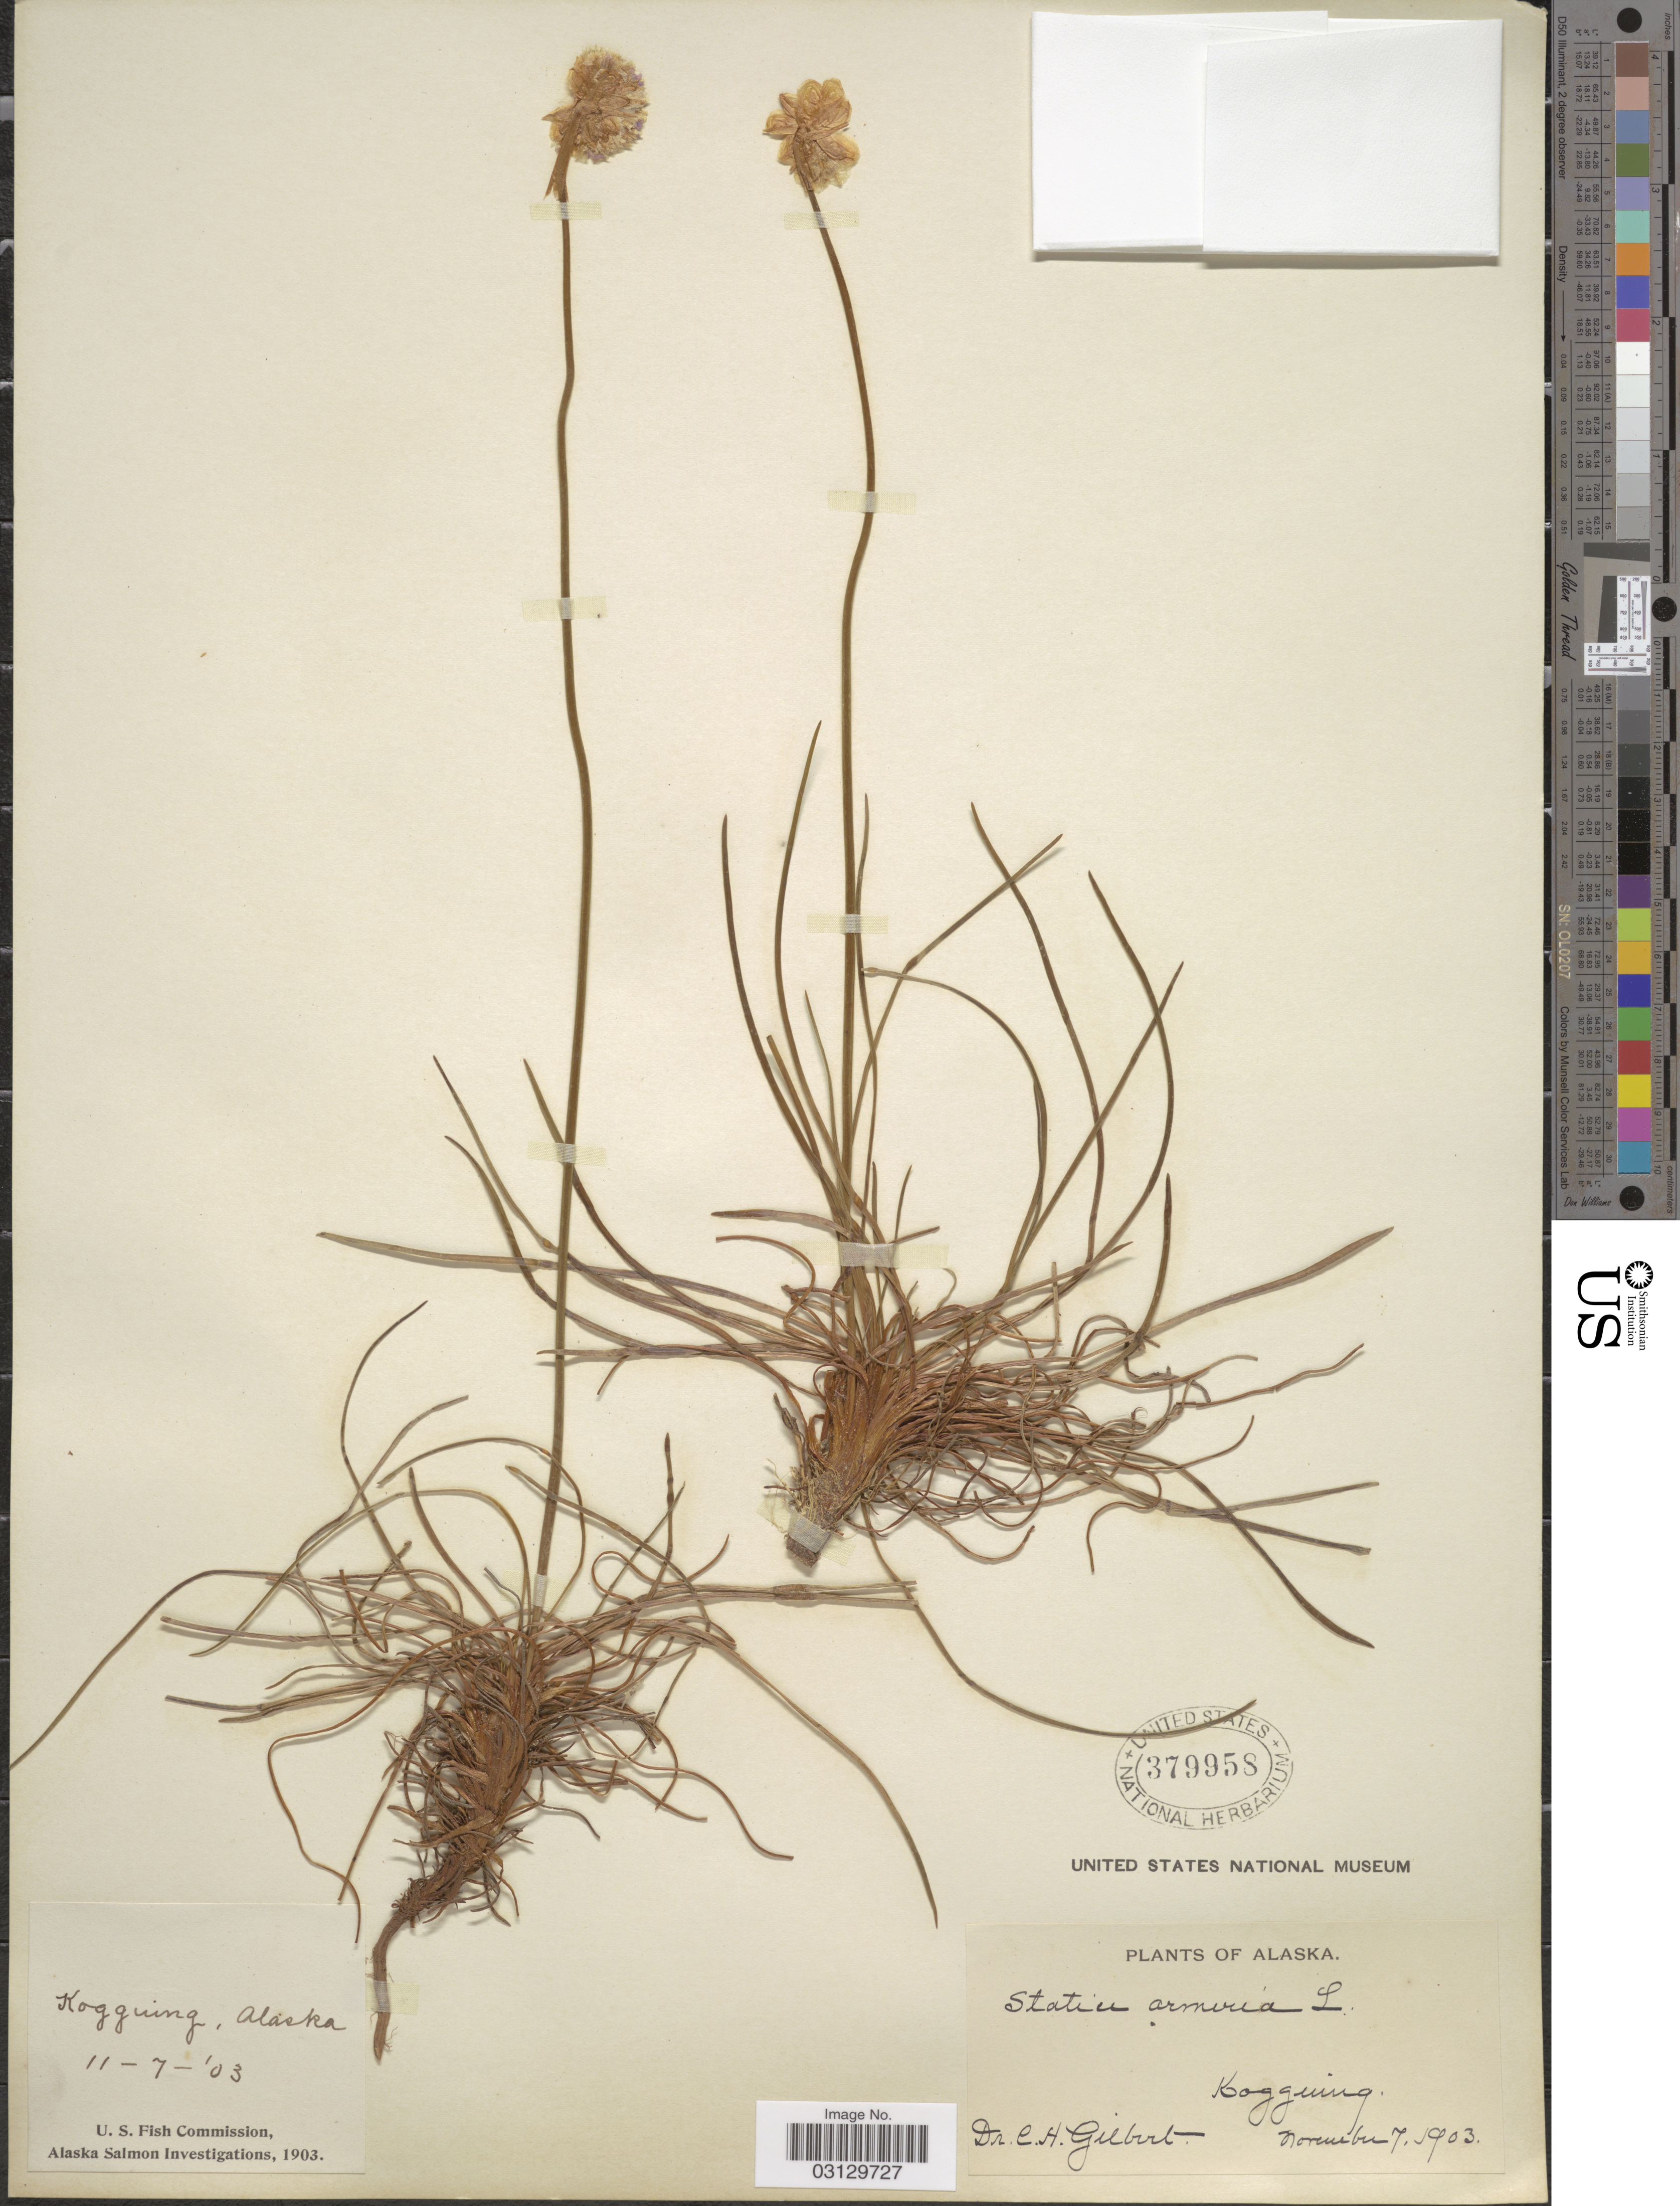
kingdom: Plantae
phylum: Tracheophyta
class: Magnoliopsida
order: Caryophyllales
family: Plumbaginaceae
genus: Armeria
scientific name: Armeria maritima subsp. sibirica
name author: (Turcz. ex Boiss.) Nyman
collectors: C. Gilbert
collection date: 1903-11-07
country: United States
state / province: Alaska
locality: Kogguing.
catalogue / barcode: US 379958